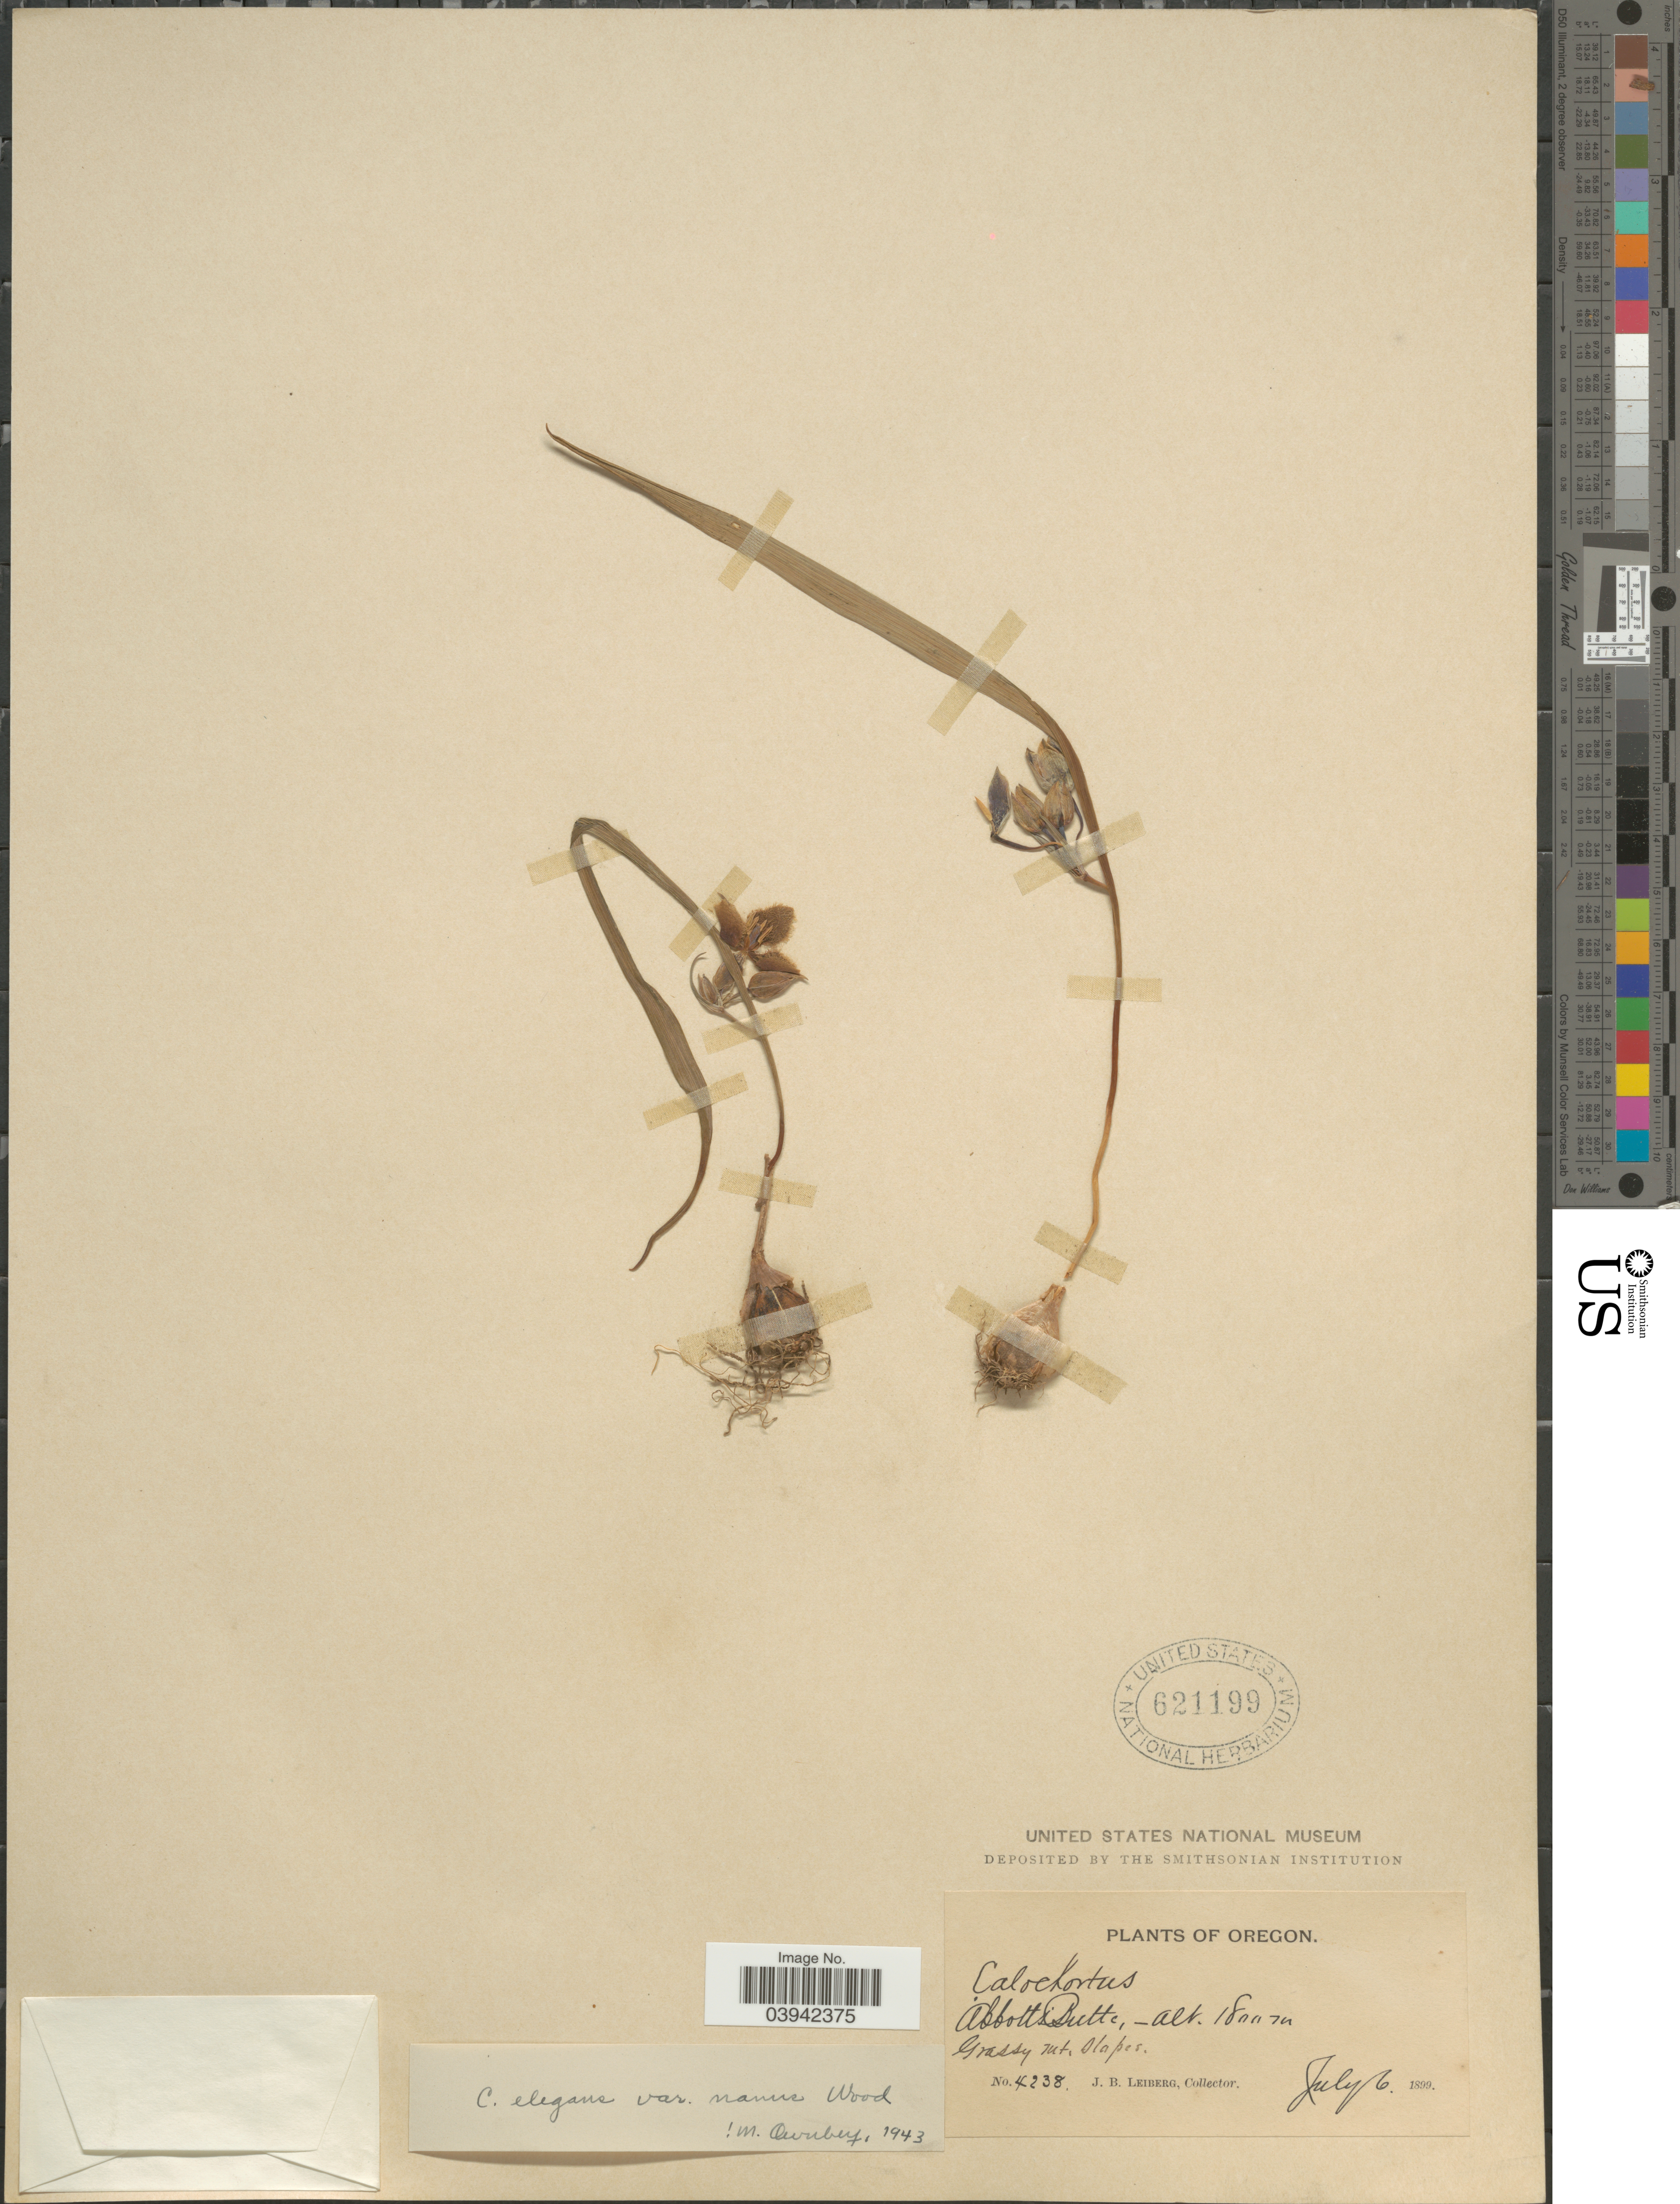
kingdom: Plantae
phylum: Tracheophyta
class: Liliopsida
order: Liliales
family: Liliaceae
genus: Calochortus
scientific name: Calochortus elegans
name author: Pursh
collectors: J. B. Leiberg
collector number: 4238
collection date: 1899-07-06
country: United States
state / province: Oregon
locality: Abbotts Buttte, Grassy mt. slopes.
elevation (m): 1800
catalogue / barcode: US 621199